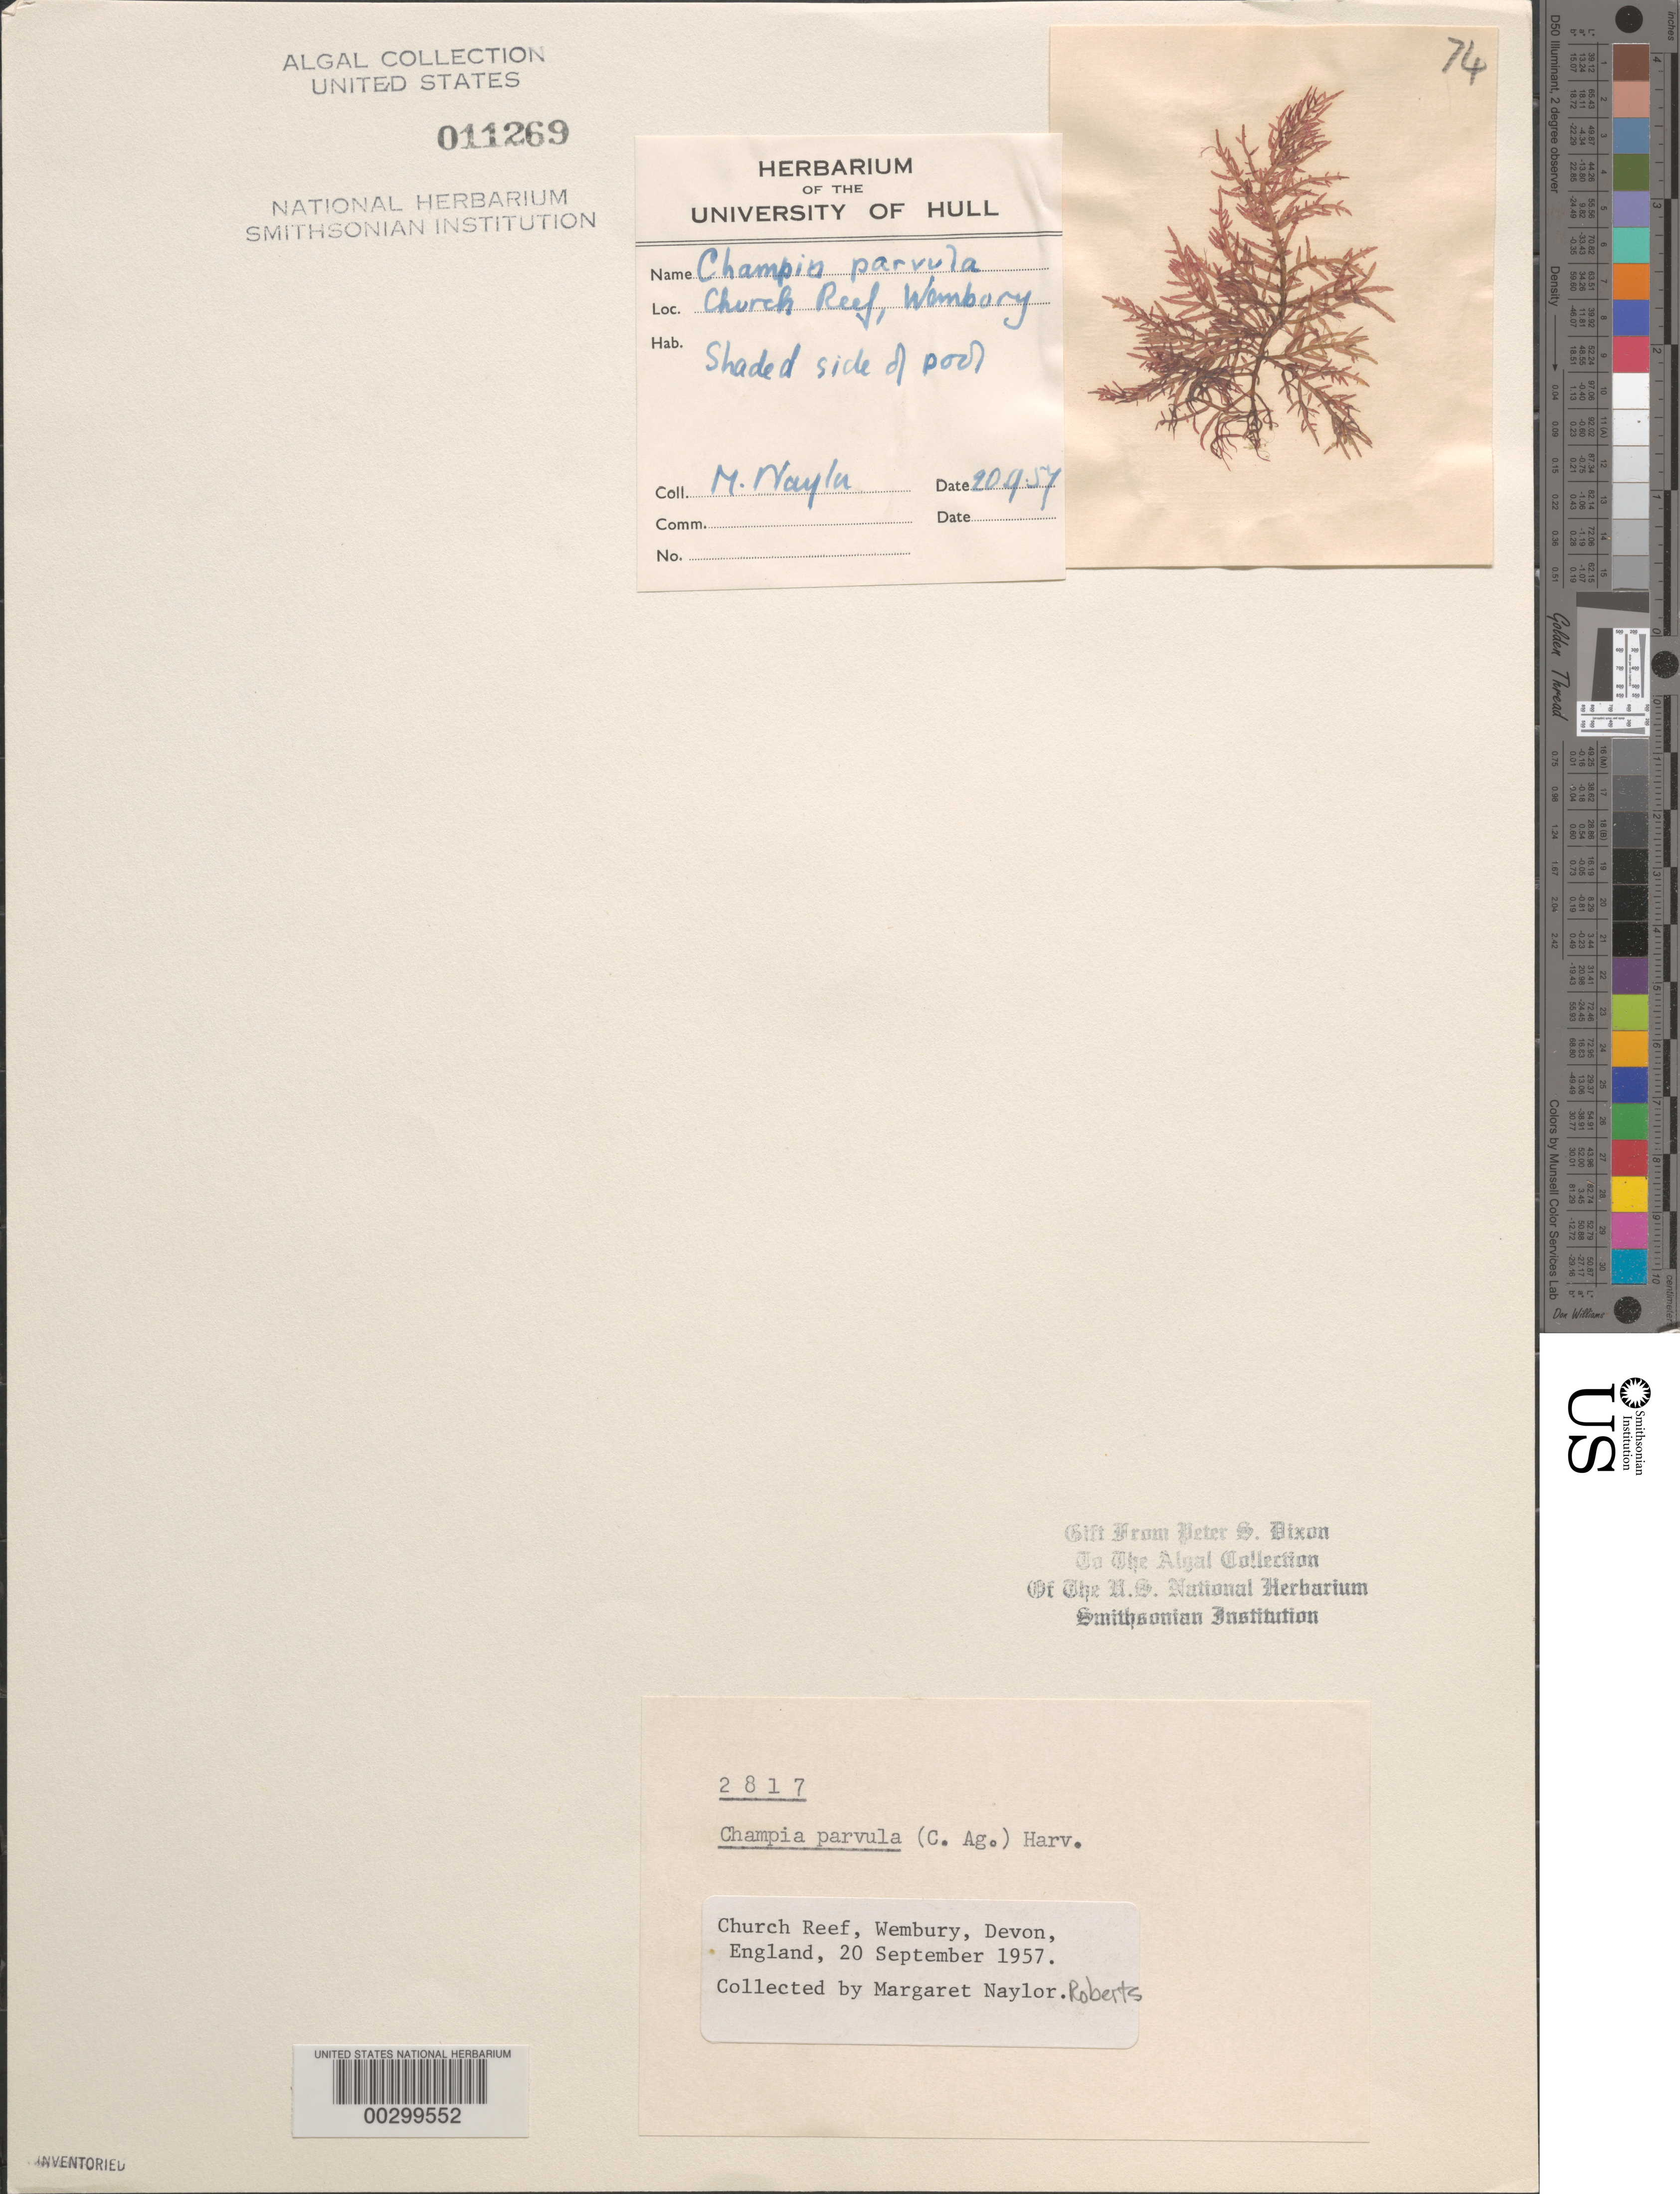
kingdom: Plantae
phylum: Rhodophyta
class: Florideophyceae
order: Rhodymeniales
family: Champiaceae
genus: Champia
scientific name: Champia parvula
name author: (C. Agardh) Harv.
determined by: Dixon, P. S.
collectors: M. Roberts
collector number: PSD 2817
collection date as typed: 20 Sep 1957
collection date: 1957-09-20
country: United Kingdom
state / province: England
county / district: Devon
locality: Church Reef, Wembury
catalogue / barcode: US 11269